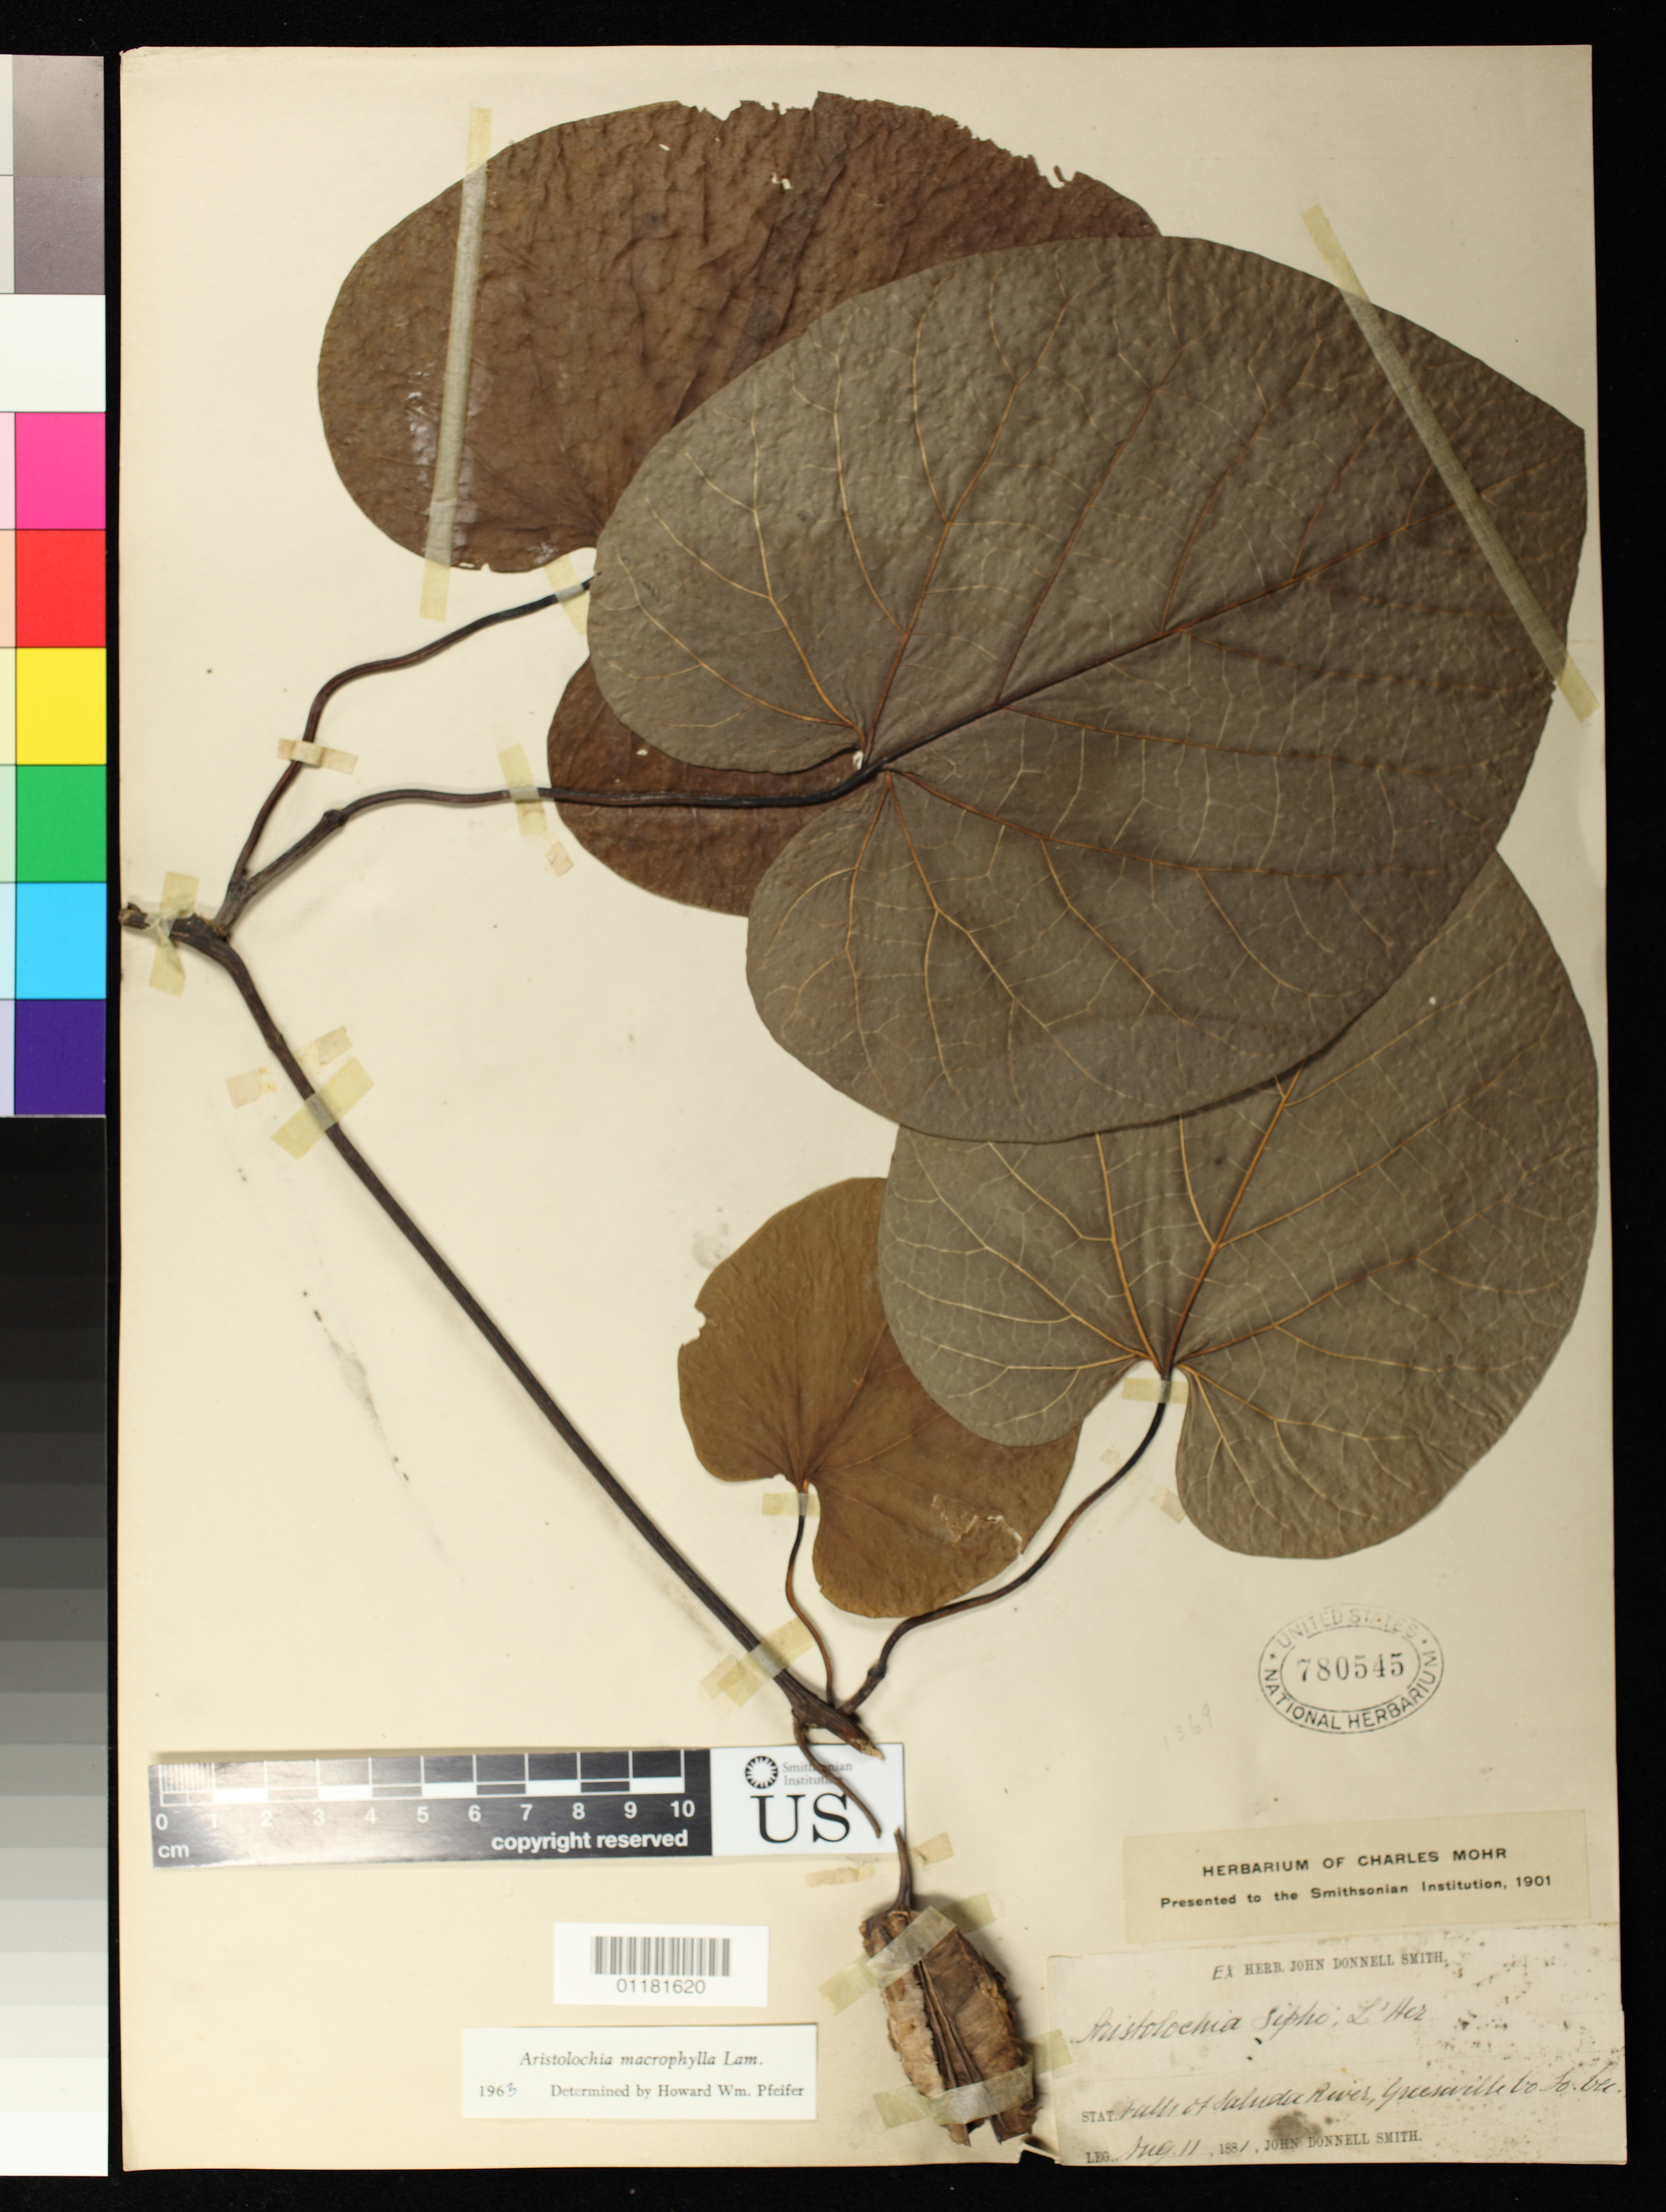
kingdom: Plantae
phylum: Tracheophyta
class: Magnoliopsida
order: Piperales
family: Aristolochiaceae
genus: Aristolochia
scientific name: Aristolochia macrophylla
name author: Lam.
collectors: J. Donnell Smith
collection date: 1881-08-11 or 1881-11-08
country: United States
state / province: South Carolina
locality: Falls of Saluda River, Greenville Co.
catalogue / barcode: US 780545